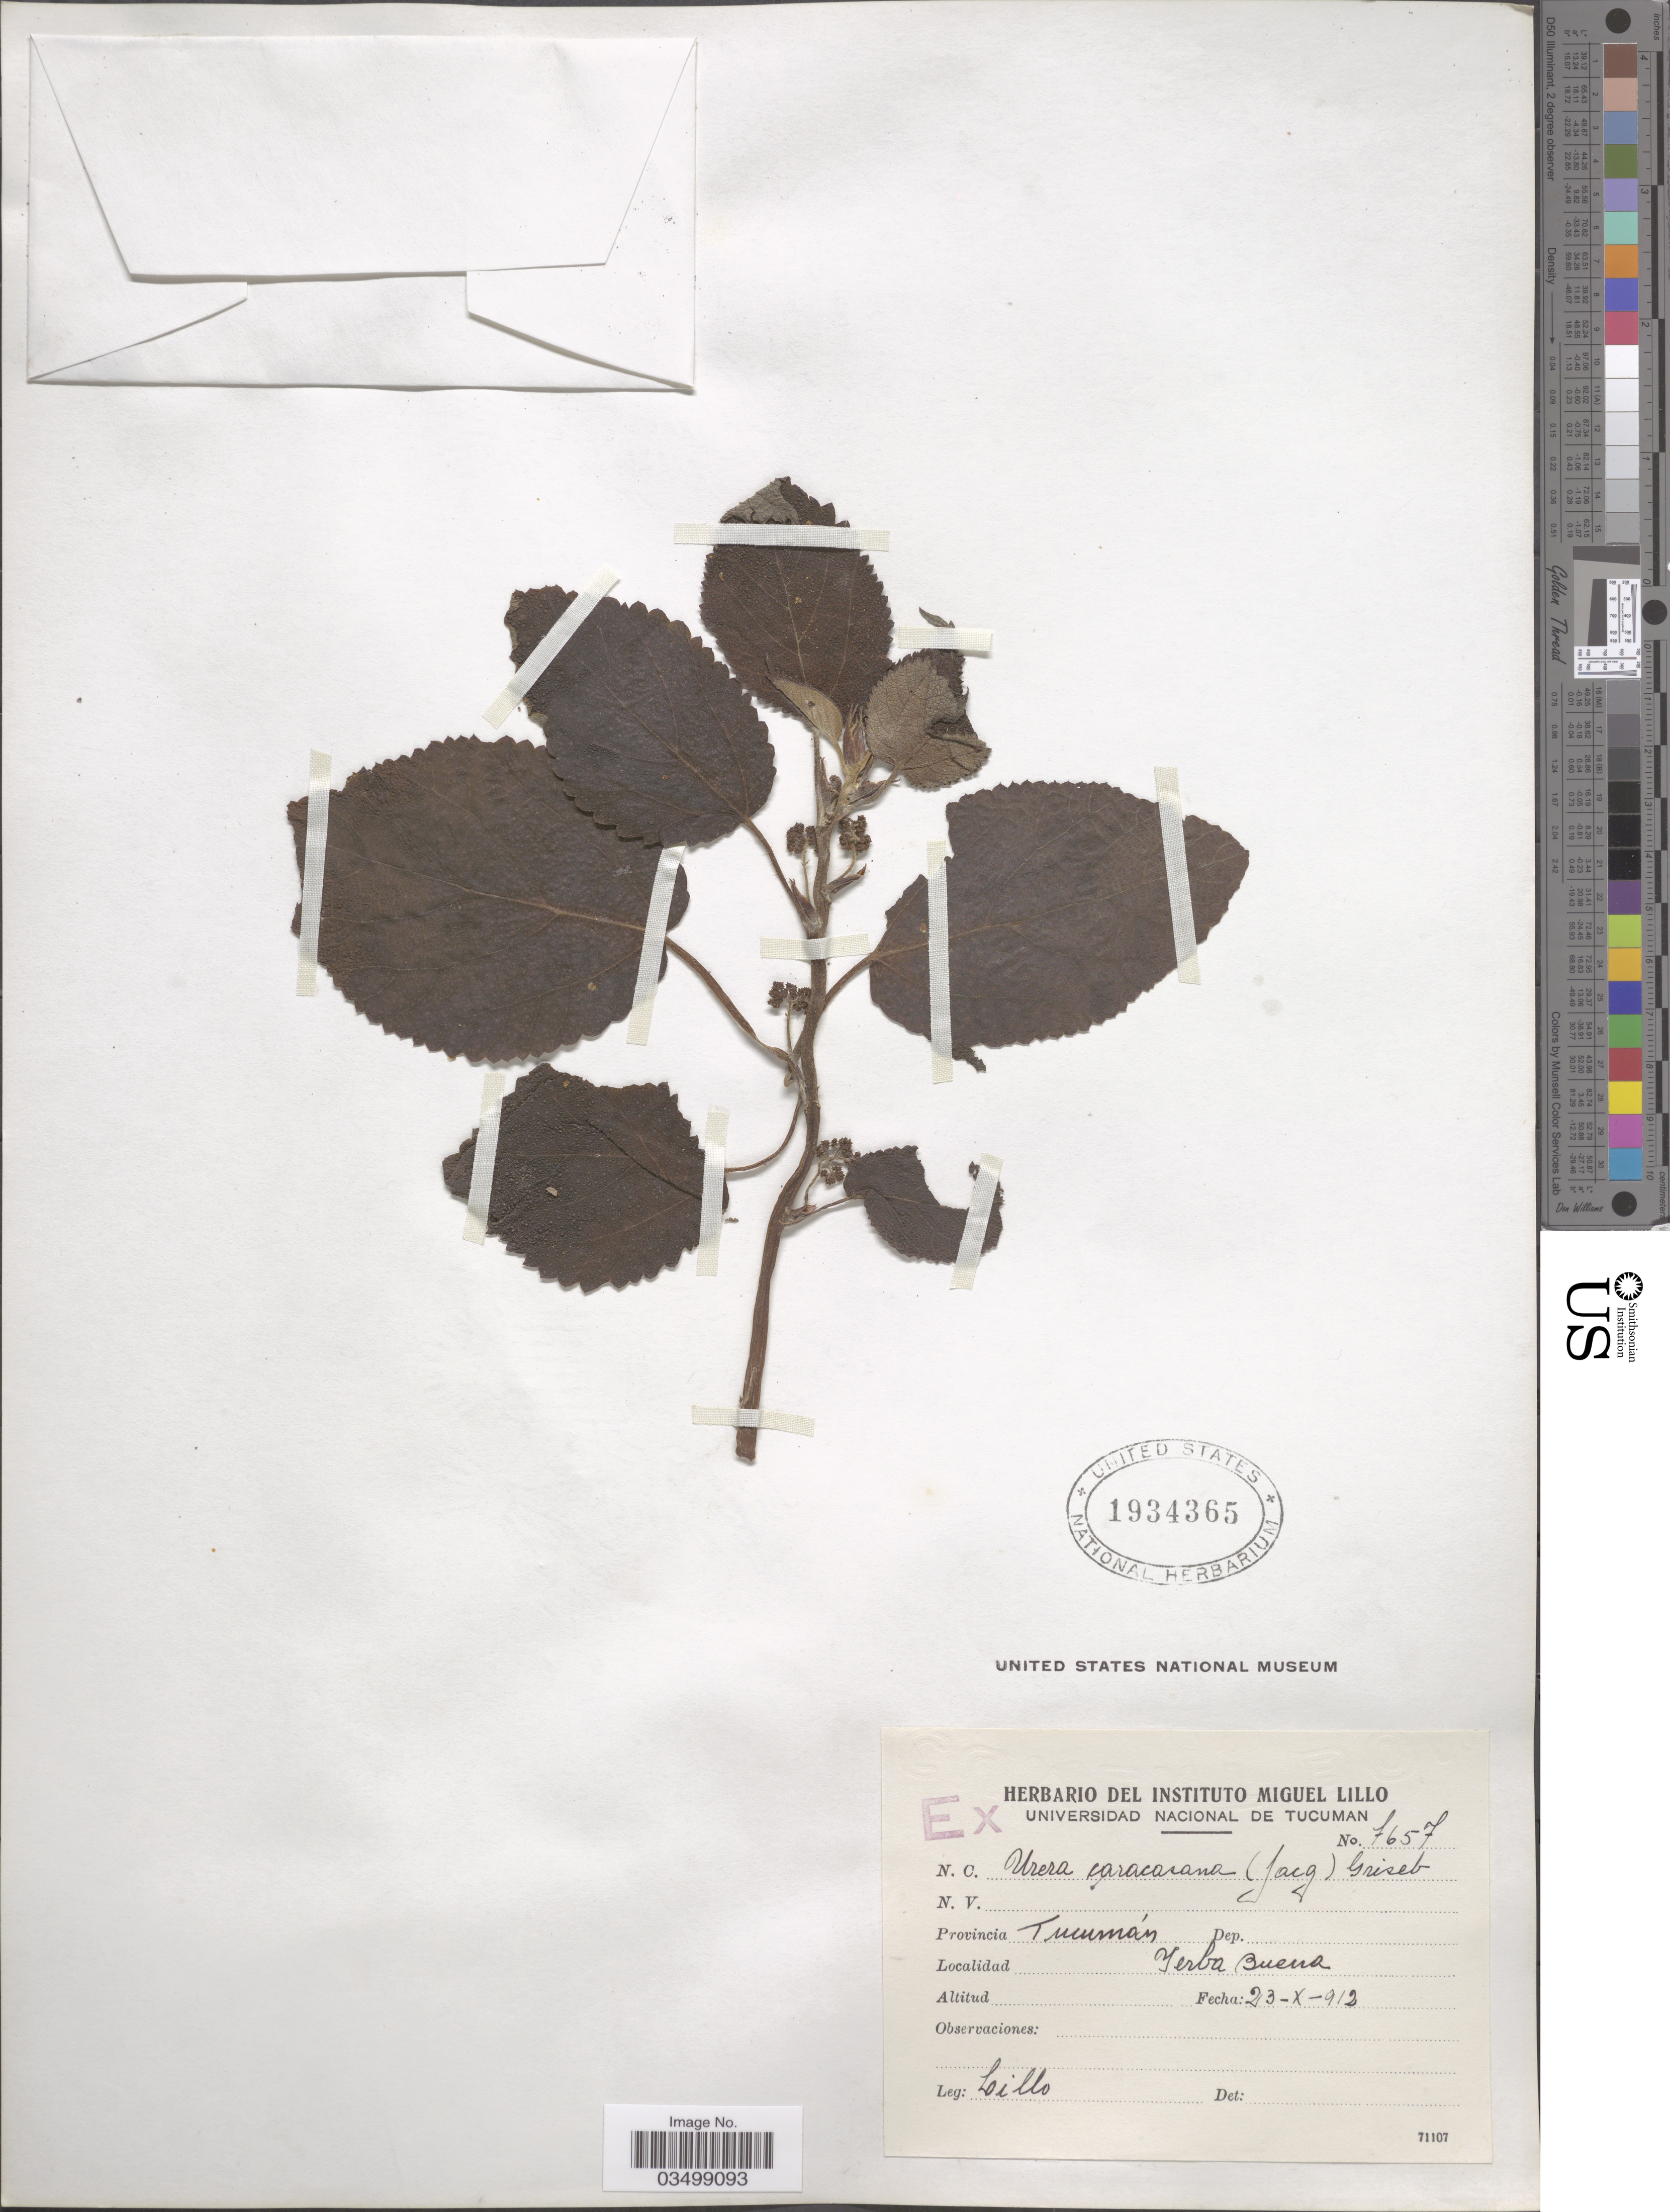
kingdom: Plantae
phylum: Tracheophyta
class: Magnoliopsida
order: Rosales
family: Urticaceae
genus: Urera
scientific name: Urera caracasana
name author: (Jacq.) Gaudich. ex Griseb.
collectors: M. Lillo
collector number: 7657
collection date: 1912-10-23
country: Argentina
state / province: Tucuman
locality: Yerba Buena.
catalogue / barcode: US 1934365